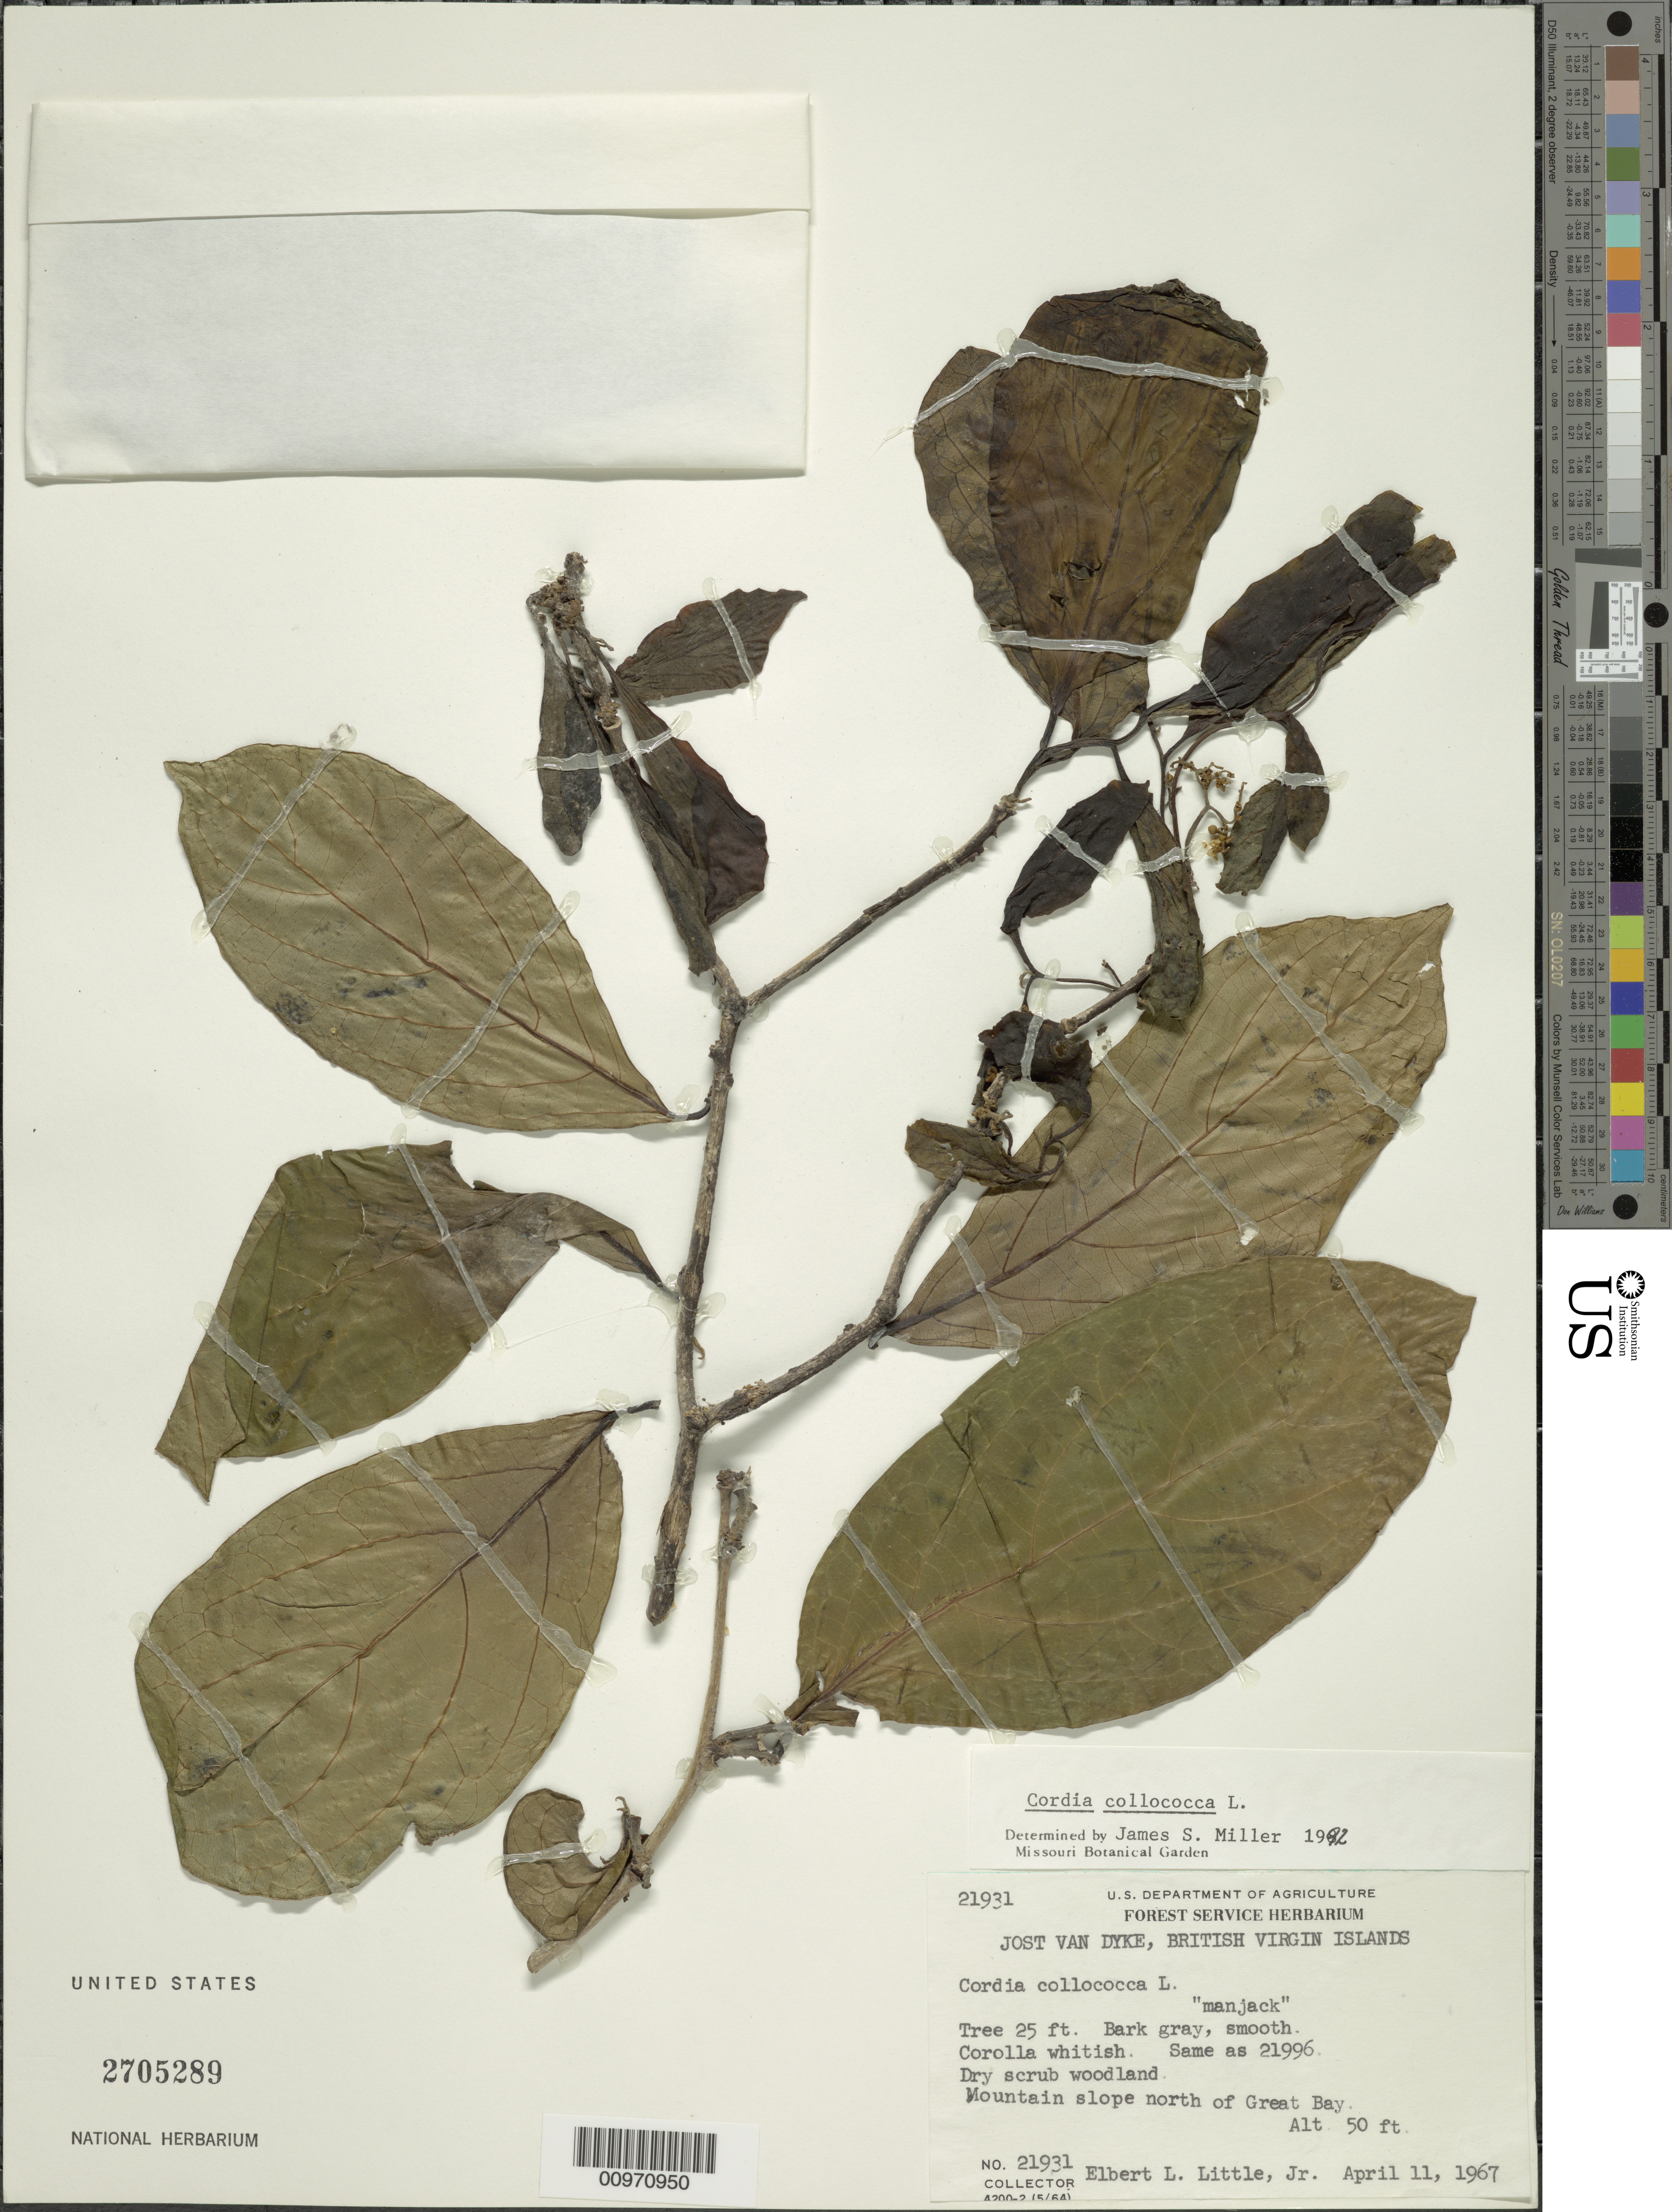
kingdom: Plantae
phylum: Tracheophyta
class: Magnoliopsida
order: Boraginales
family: Cordiaceae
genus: Cordia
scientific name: Cordia collococca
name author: L.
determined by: Miller, James S., (MO), Missouri Botanical Garden (UNITED STATES)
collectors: E. L. Little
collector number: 21931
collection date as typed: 11 Apr 1967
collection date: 1967-04-11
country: British Virgin Islands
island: Jost van Dyke I.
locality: N of Great Bay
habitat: Mountain slope, dry scrub woodland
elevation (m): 15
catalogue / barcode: US 2705289